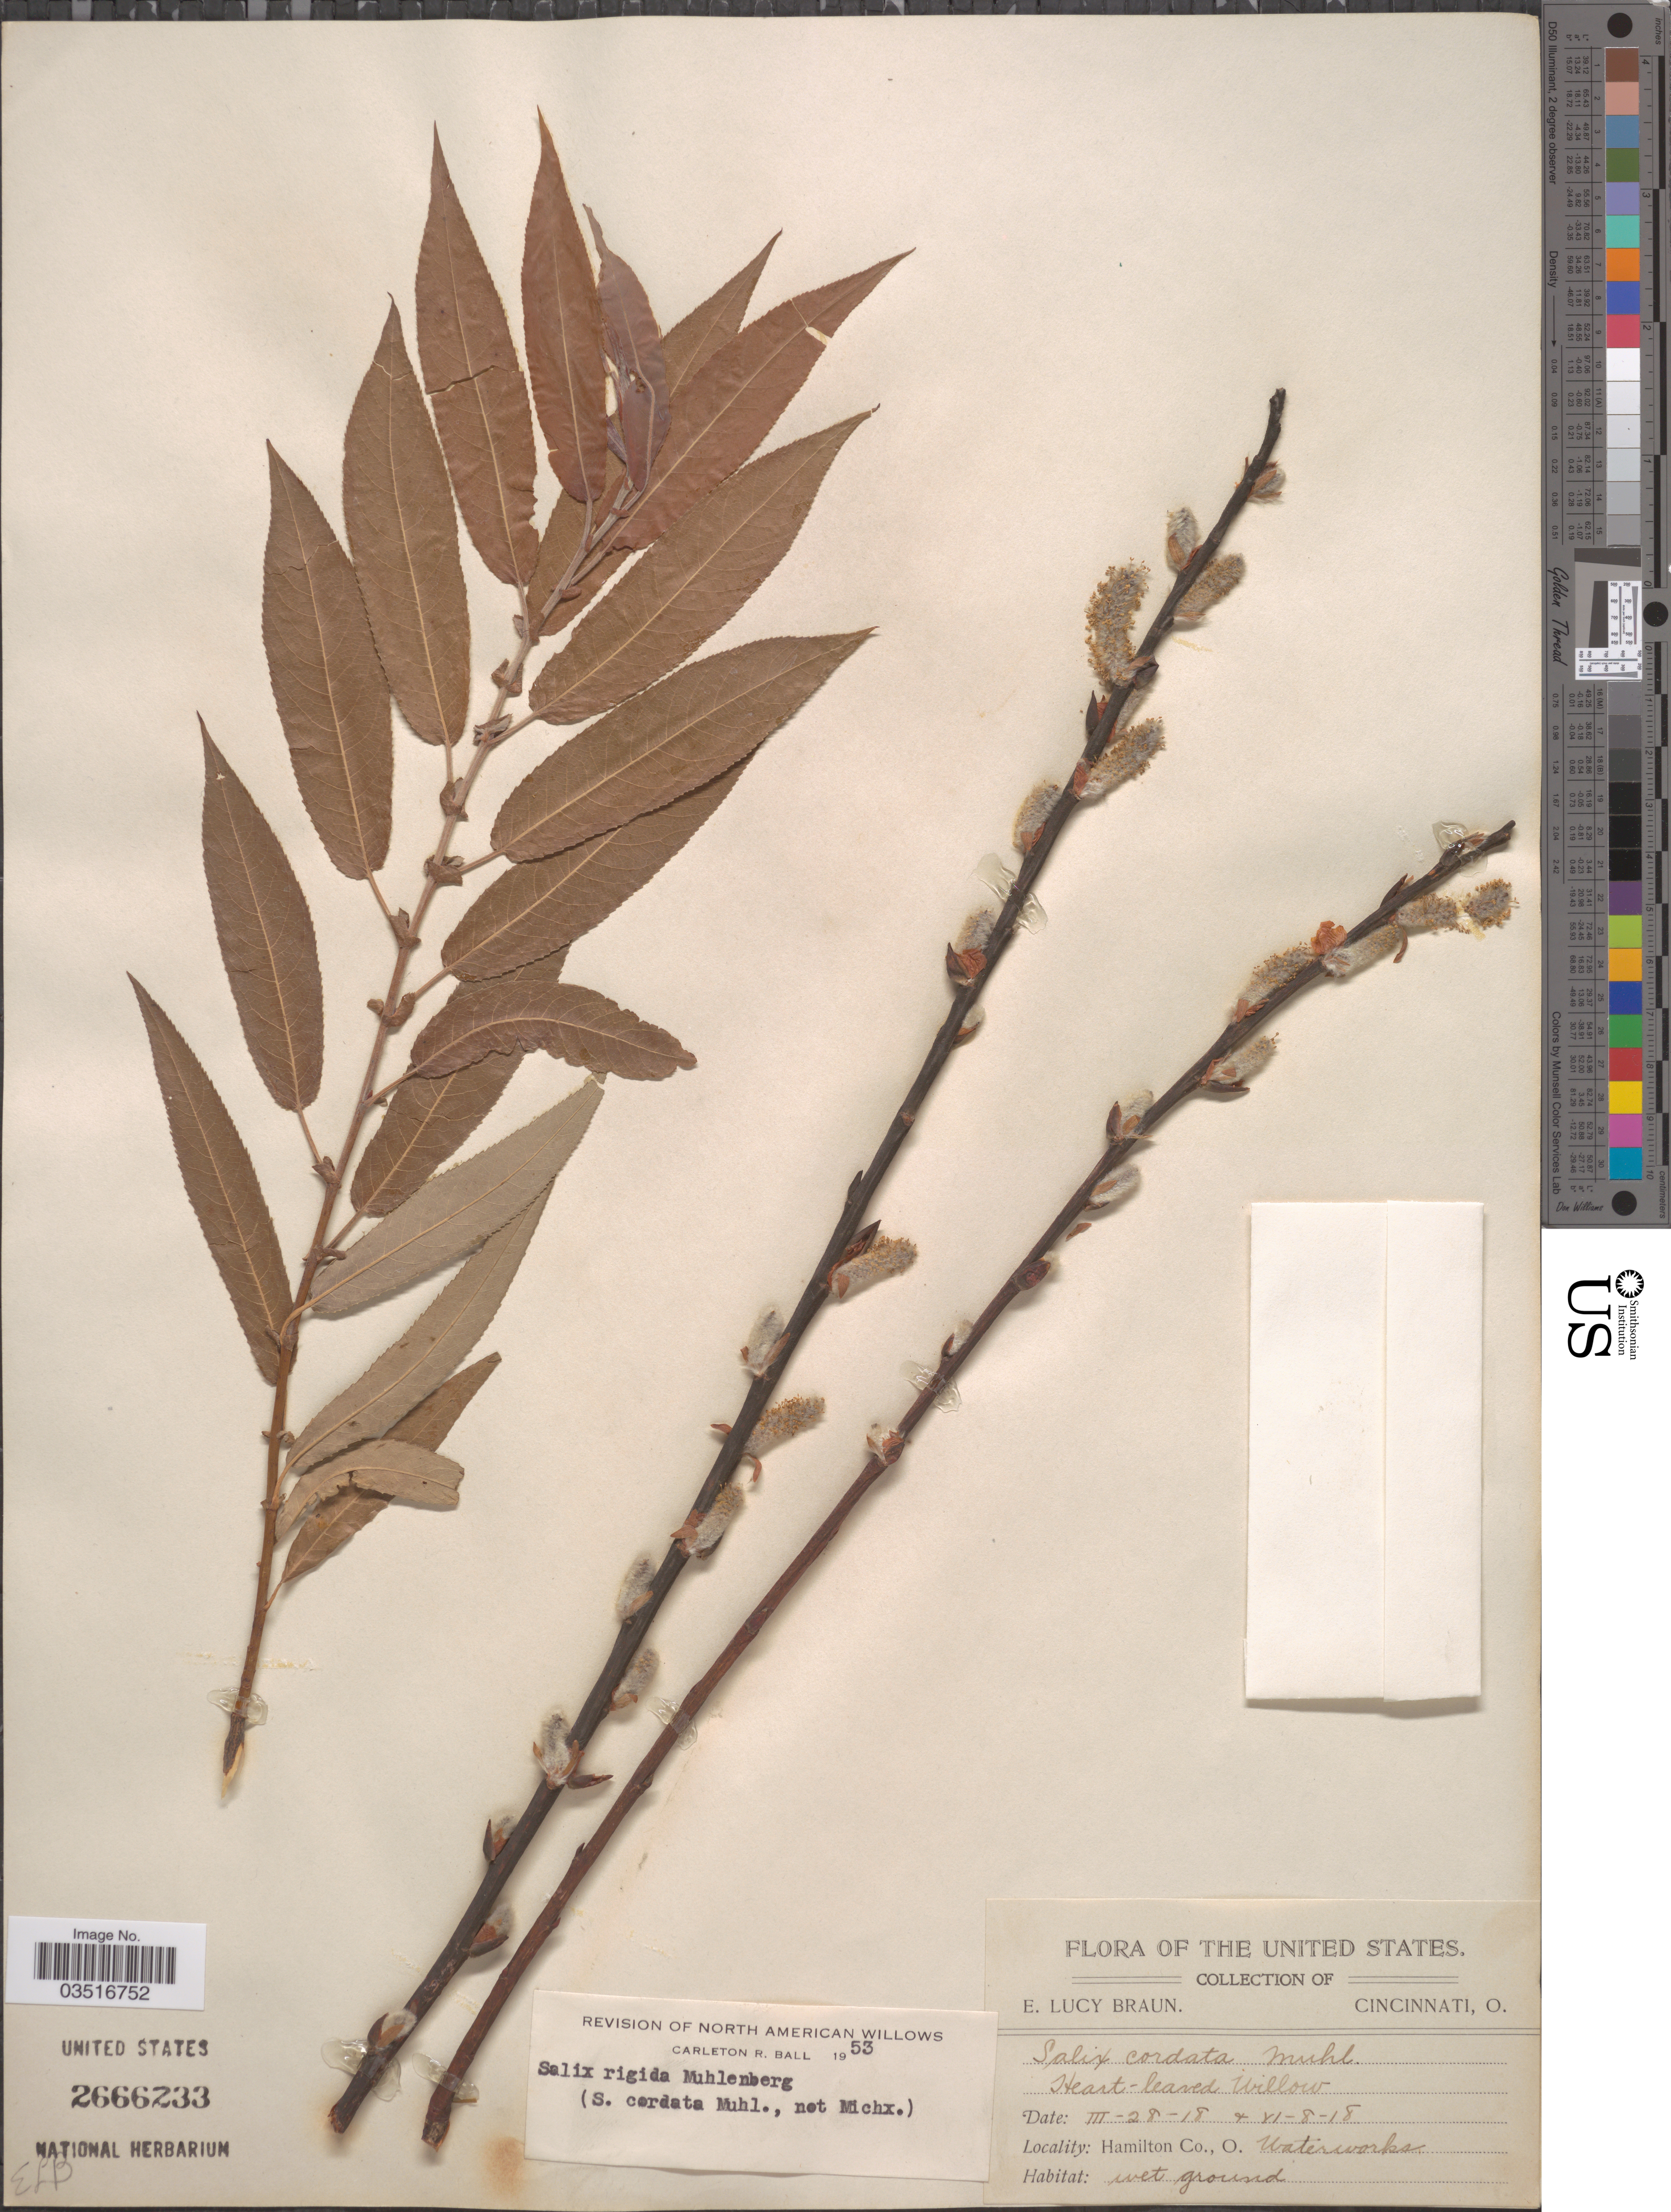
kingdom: Plantae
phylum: Tracheophyta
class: Magnoliopsida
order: Malpighiales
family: Salicaceae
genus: Salix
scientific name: Salix rigida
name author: Muhl.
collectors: E. L. Braun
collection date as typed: Transcribed d/m/y: 28/3/18 to 8/6/18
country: United States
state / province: Ohio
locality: Hamilton Co. Waterworks.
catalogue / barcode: US 2666233